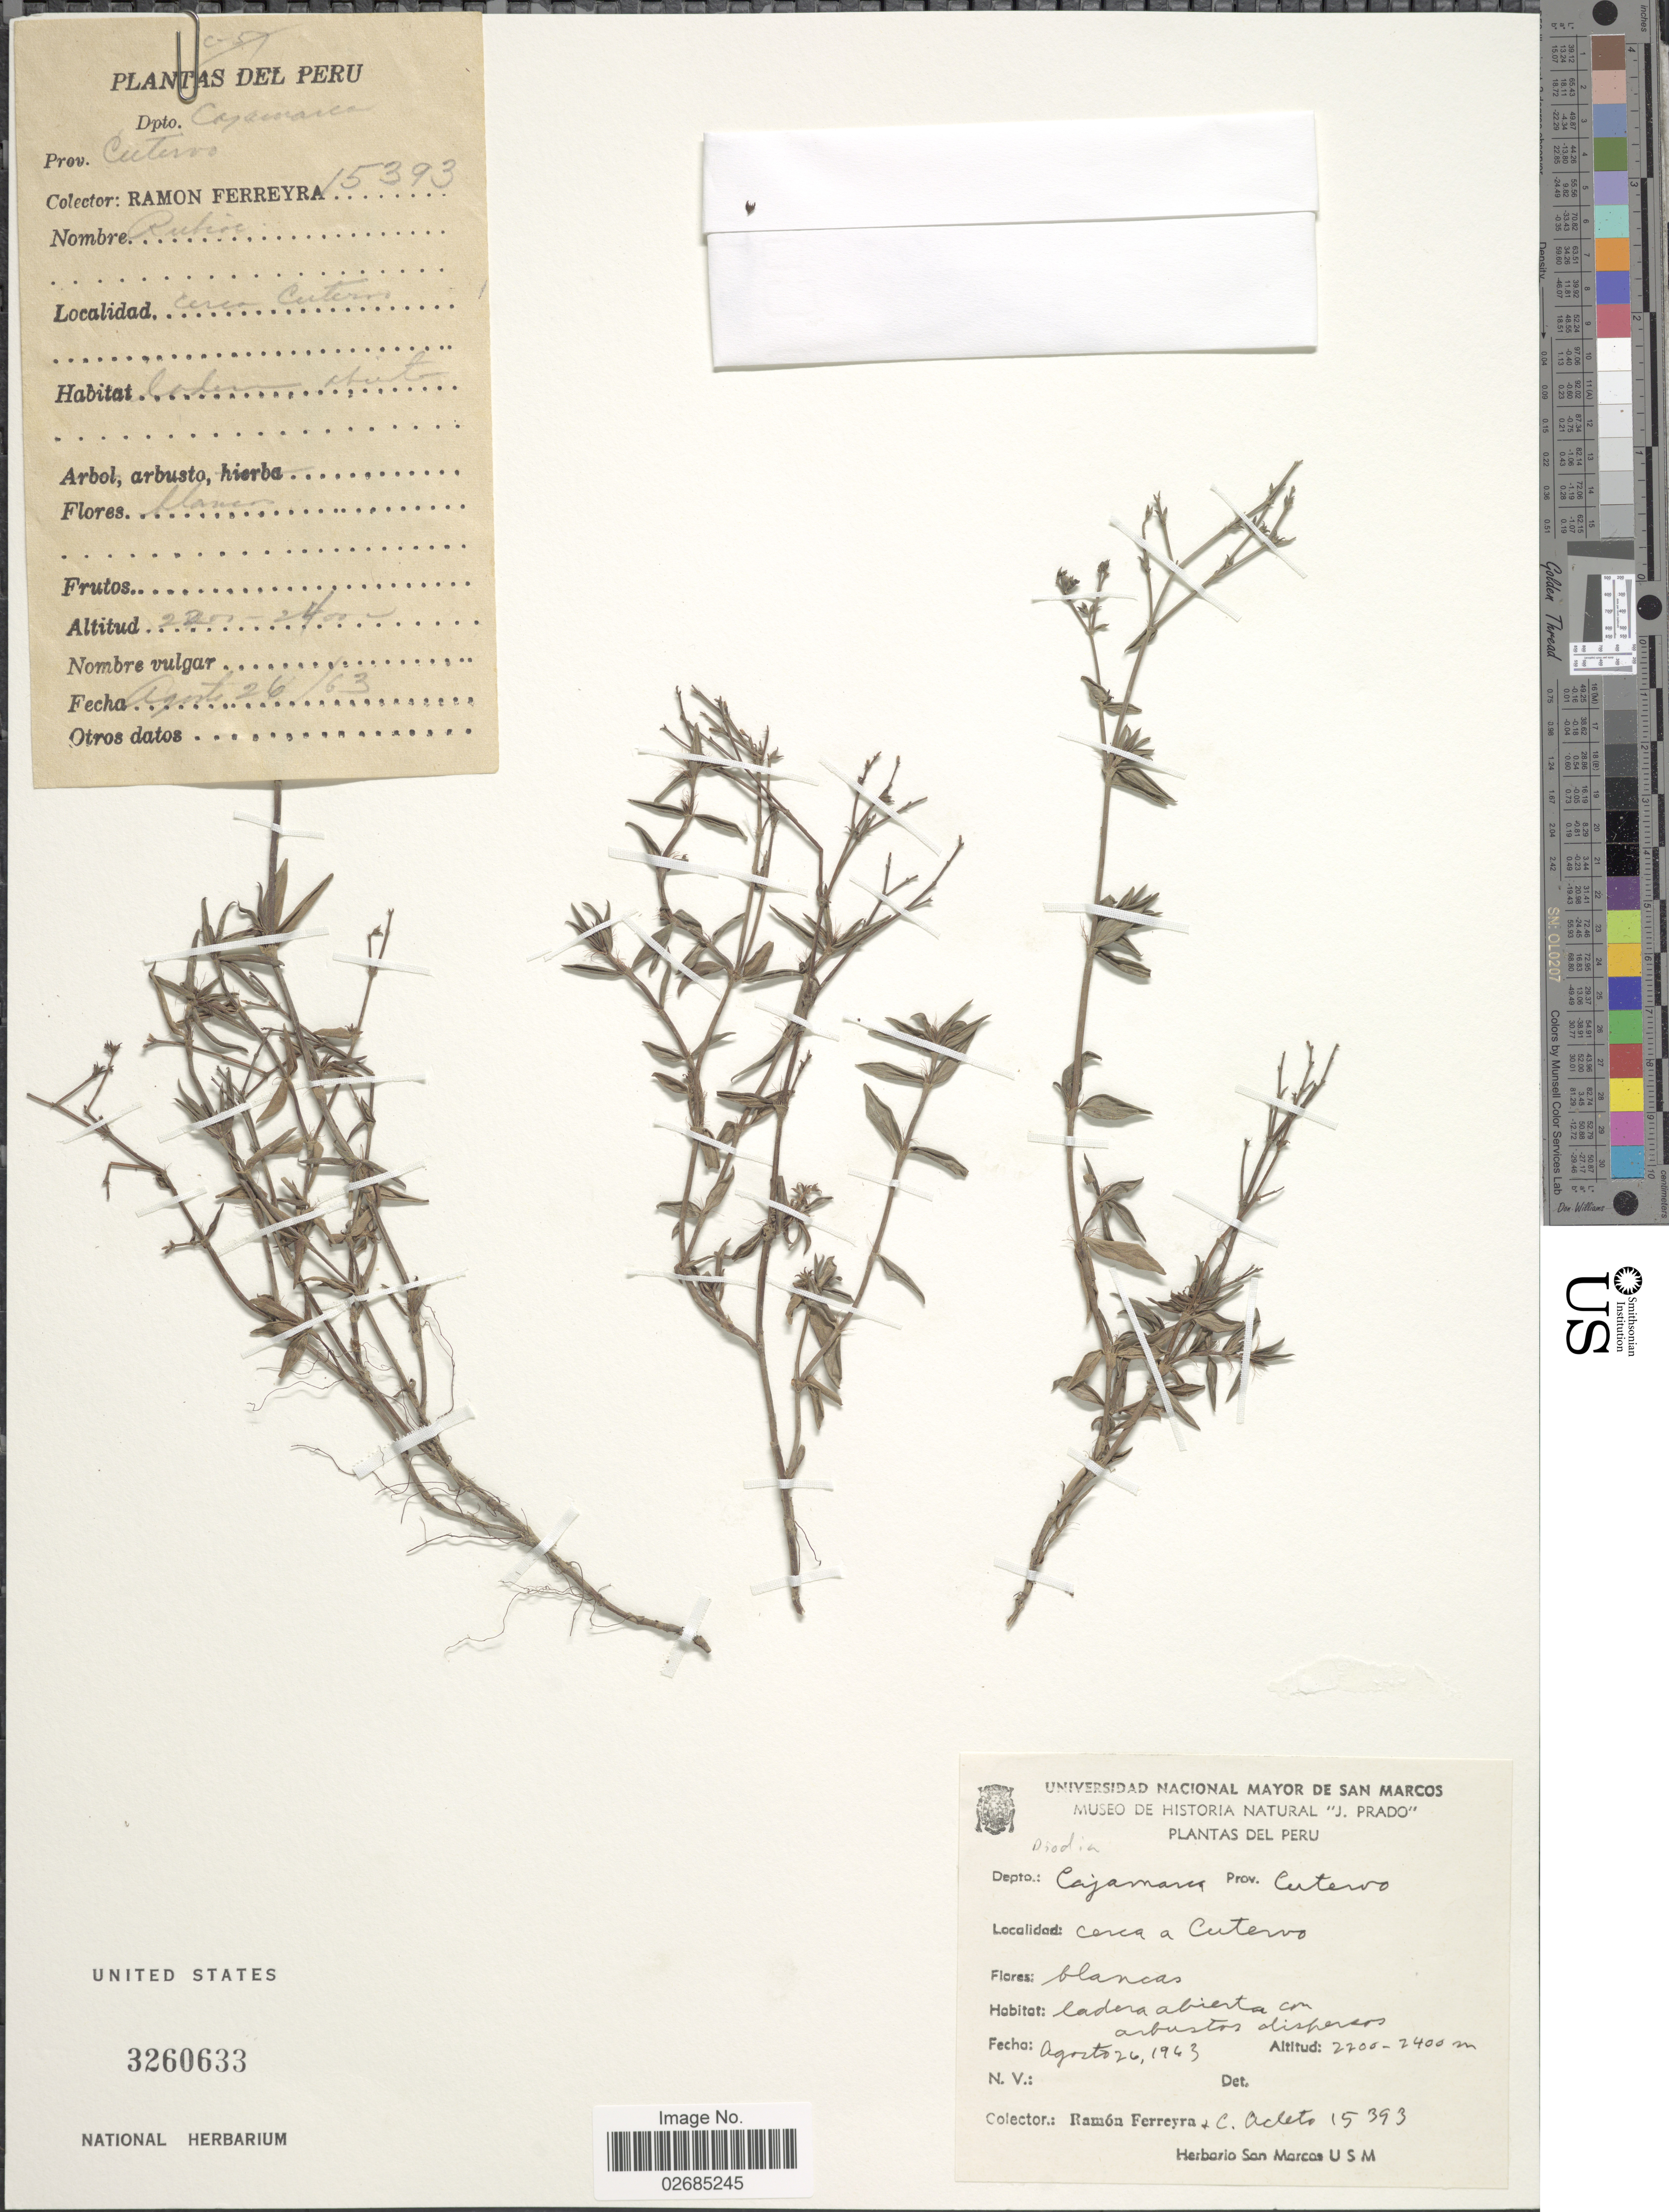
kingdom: Plantae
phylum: Tracheophyta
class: Magnoliopsida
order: Gentianales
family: Rubiaceae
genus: Diodia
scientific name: Diodia sp.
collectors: R. A. Ferreyra & C. Acleto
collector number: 15393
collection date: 1943-08-26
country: Peru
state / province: Cajamarca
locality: Prov. Cutervo. Cerca a Cutervo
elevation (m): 2200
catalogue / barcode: US 3260633